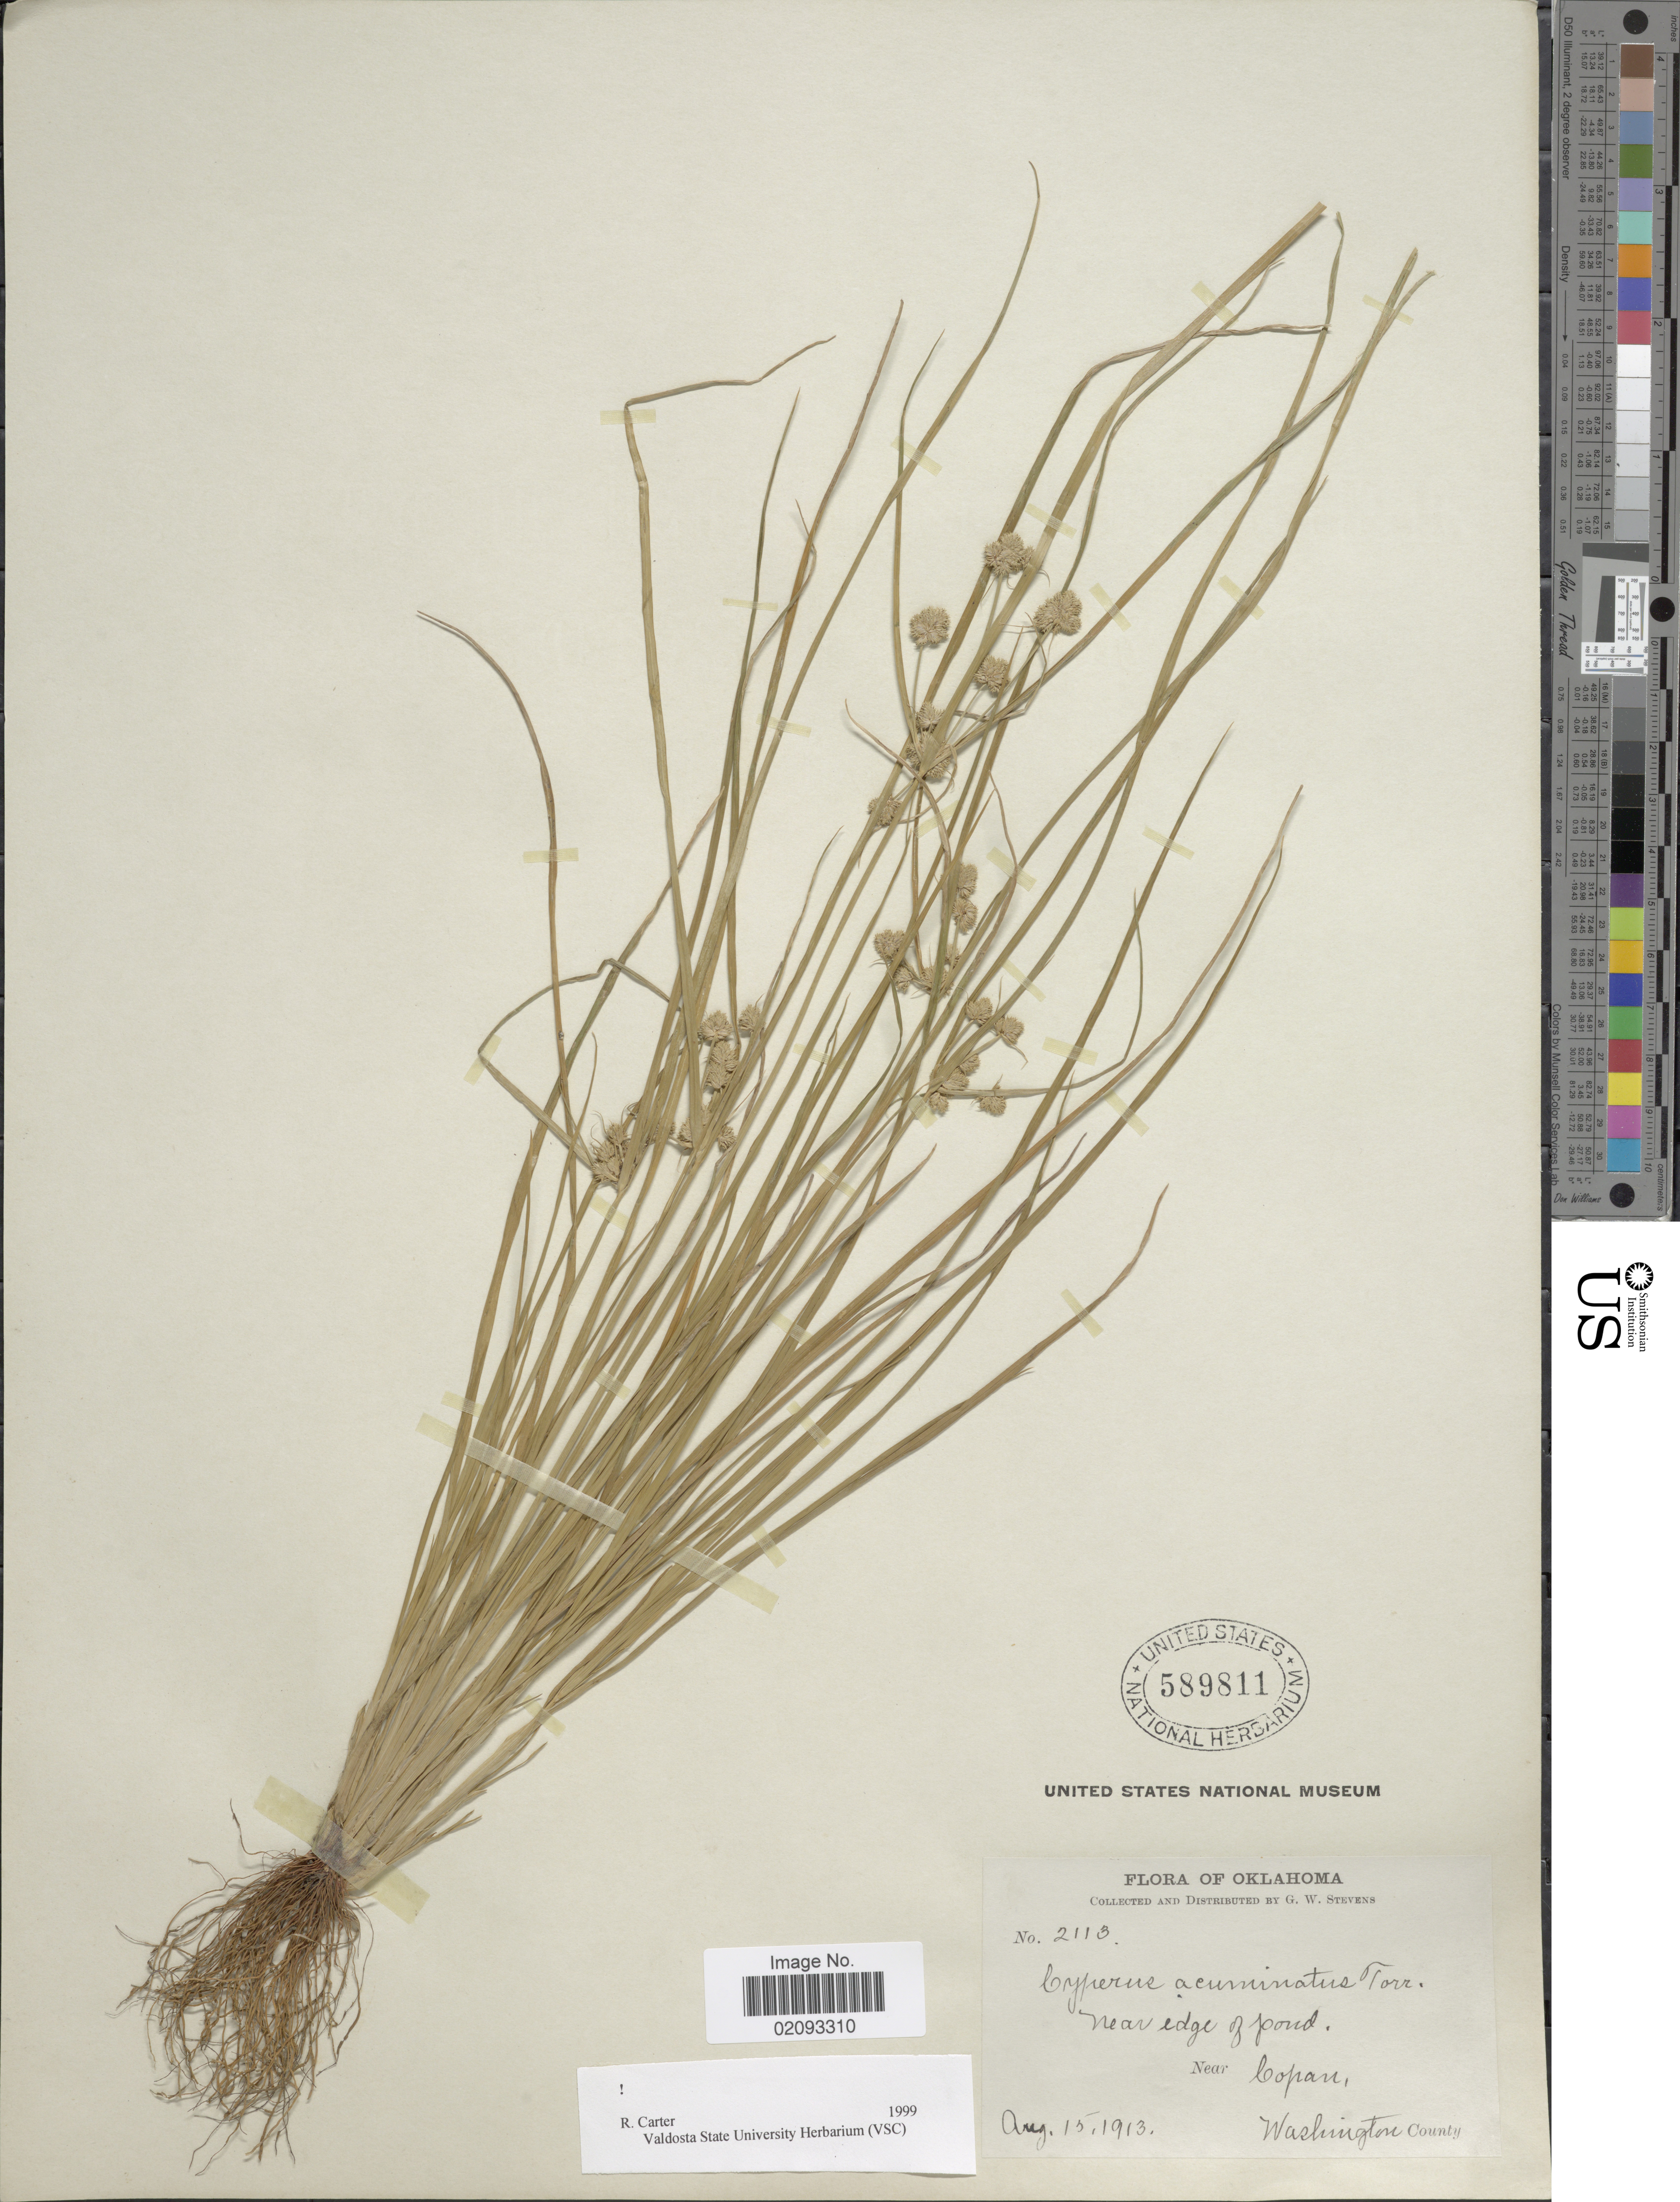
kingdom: Plantae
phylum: Tracheophyta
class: Liliopsida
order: Poales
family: Cyperaceae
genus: Cyperus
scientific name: Cyperus acuminatus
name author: Torr. & Hook.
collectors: G. W. Stevens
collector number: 2113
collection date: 1913-08-15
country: United States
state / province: Oklahoma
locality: Near Copan, Washington County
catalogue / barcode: US 589811